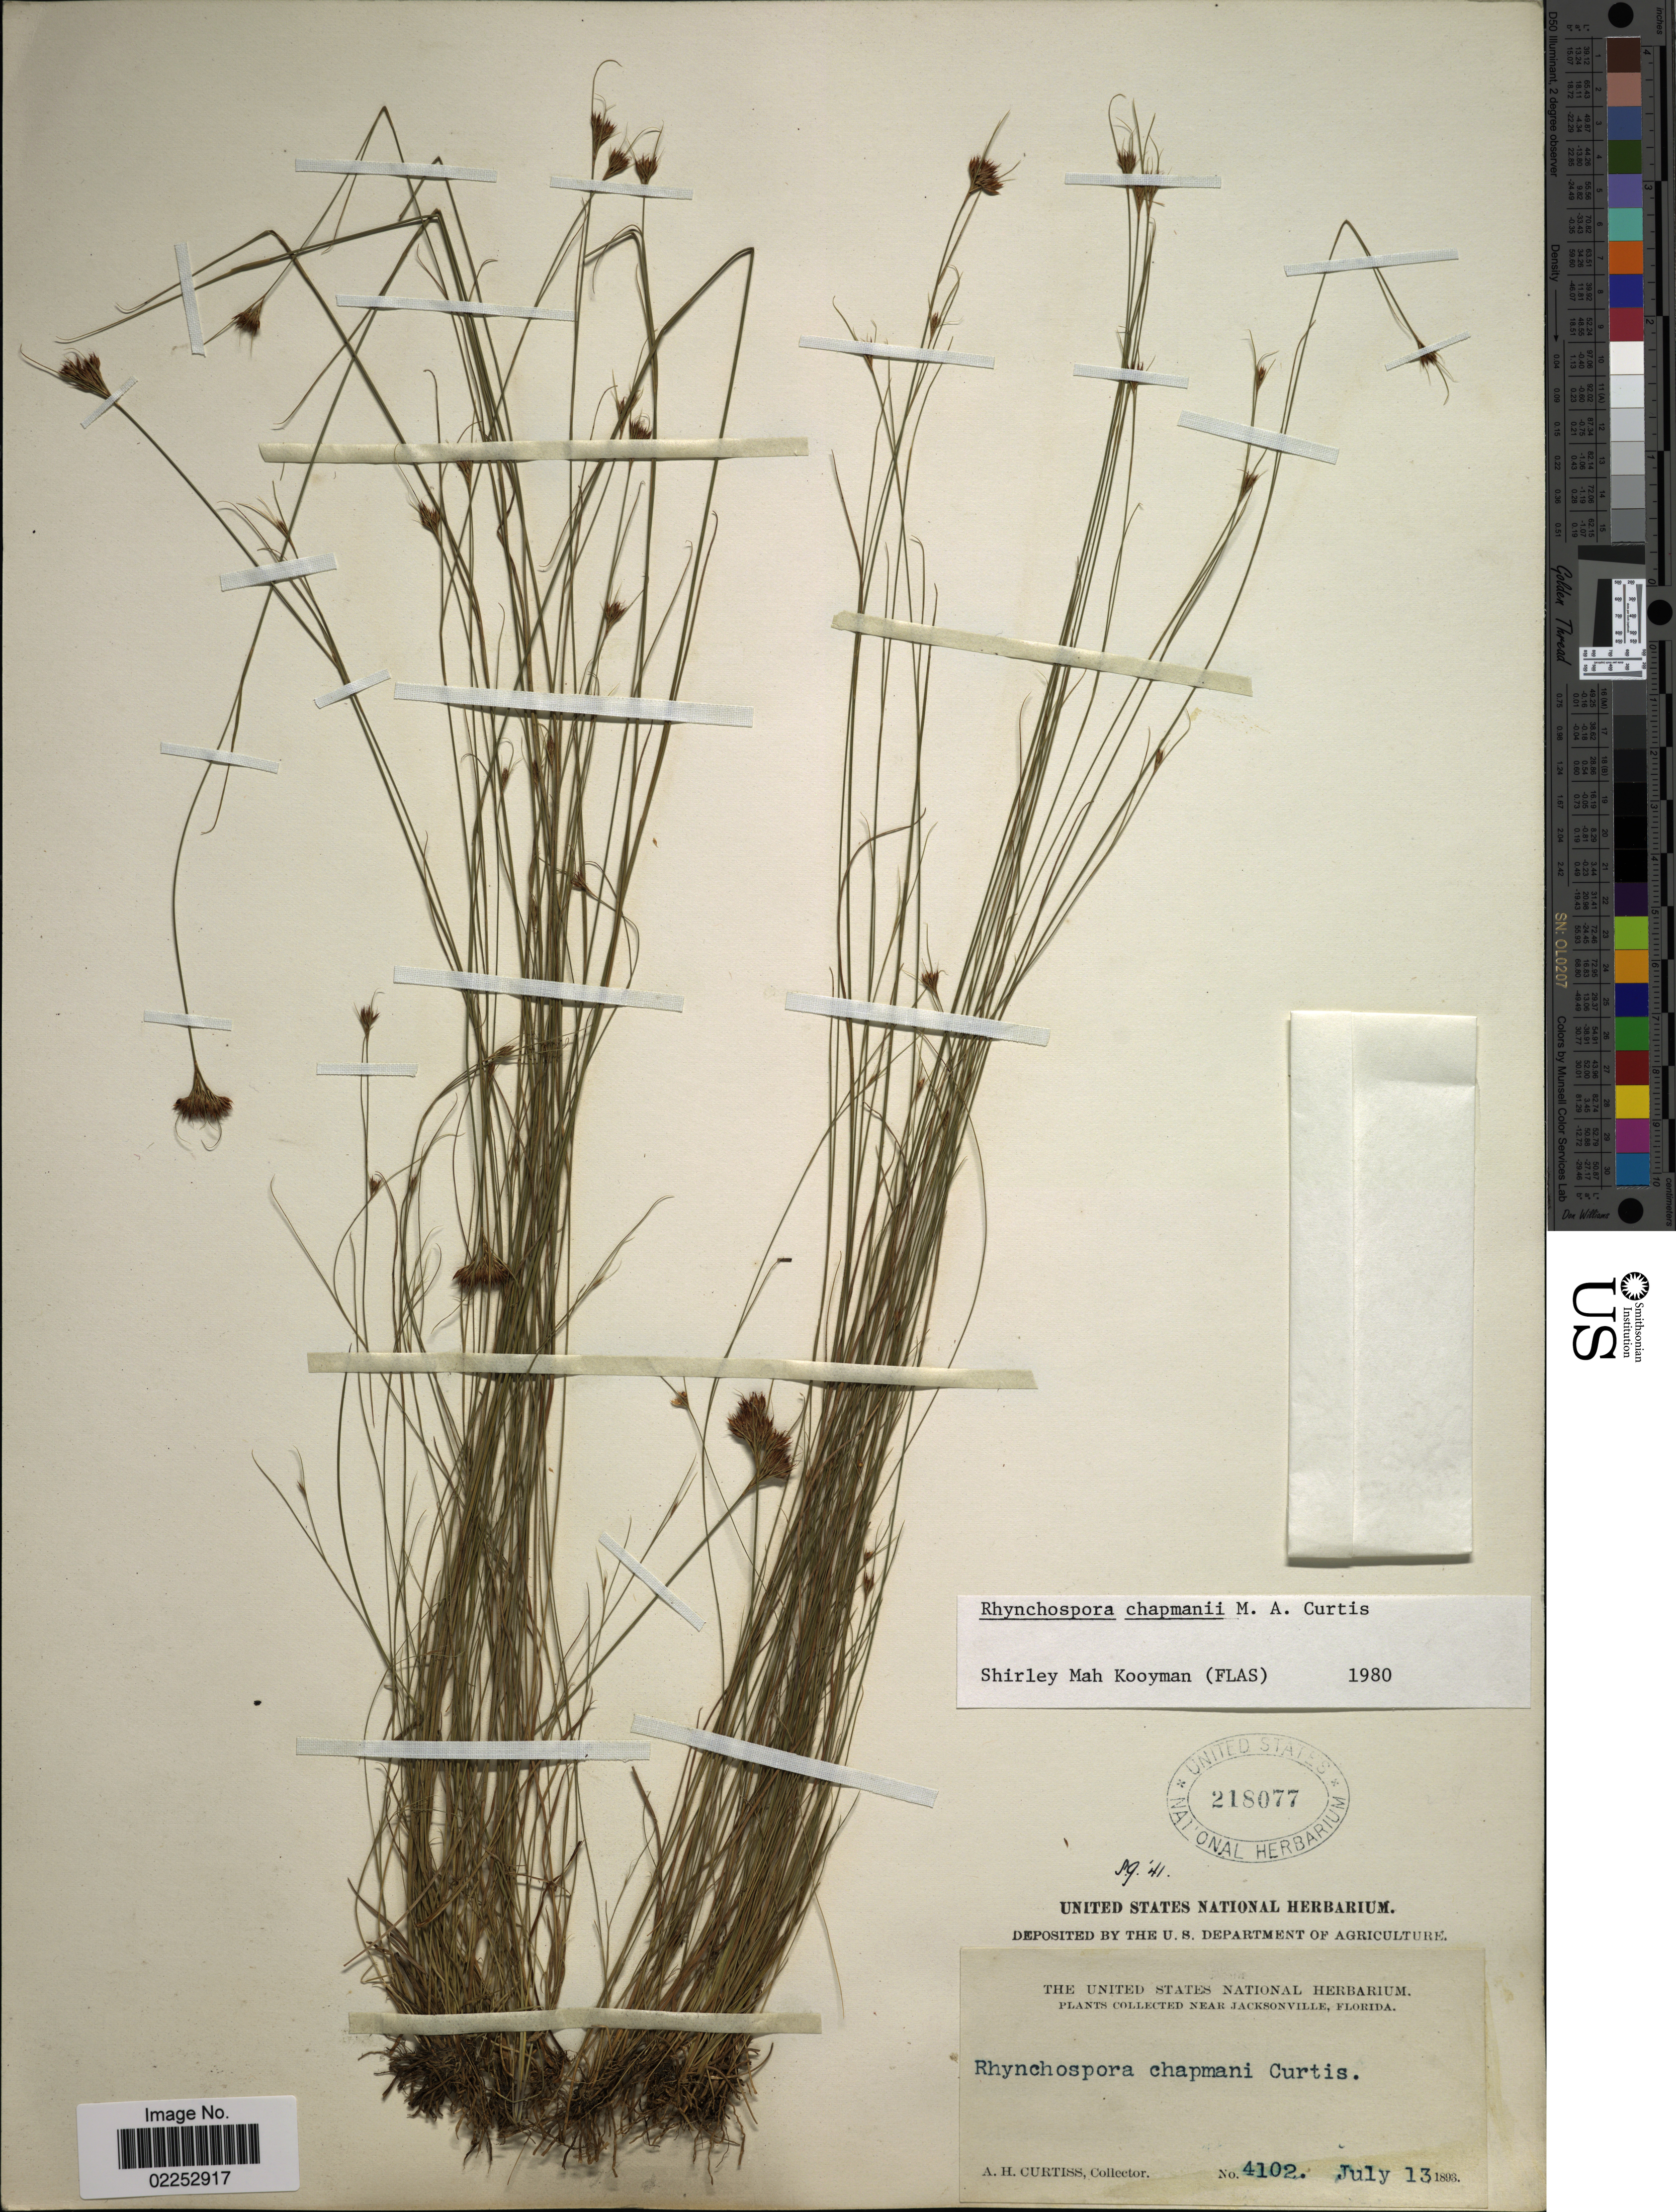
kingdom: Plantae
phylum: Tracheophyta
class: Liliopsida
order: Poales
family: Cyperaceae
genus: Rhynchospora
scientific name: Rhynchospora chapmanii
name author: M.A. Curtis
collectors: A. H. Curtiss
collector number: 4102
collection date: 1893-07-13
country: United States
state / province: Florida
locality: Near Jacksonville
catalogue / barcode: US 218077